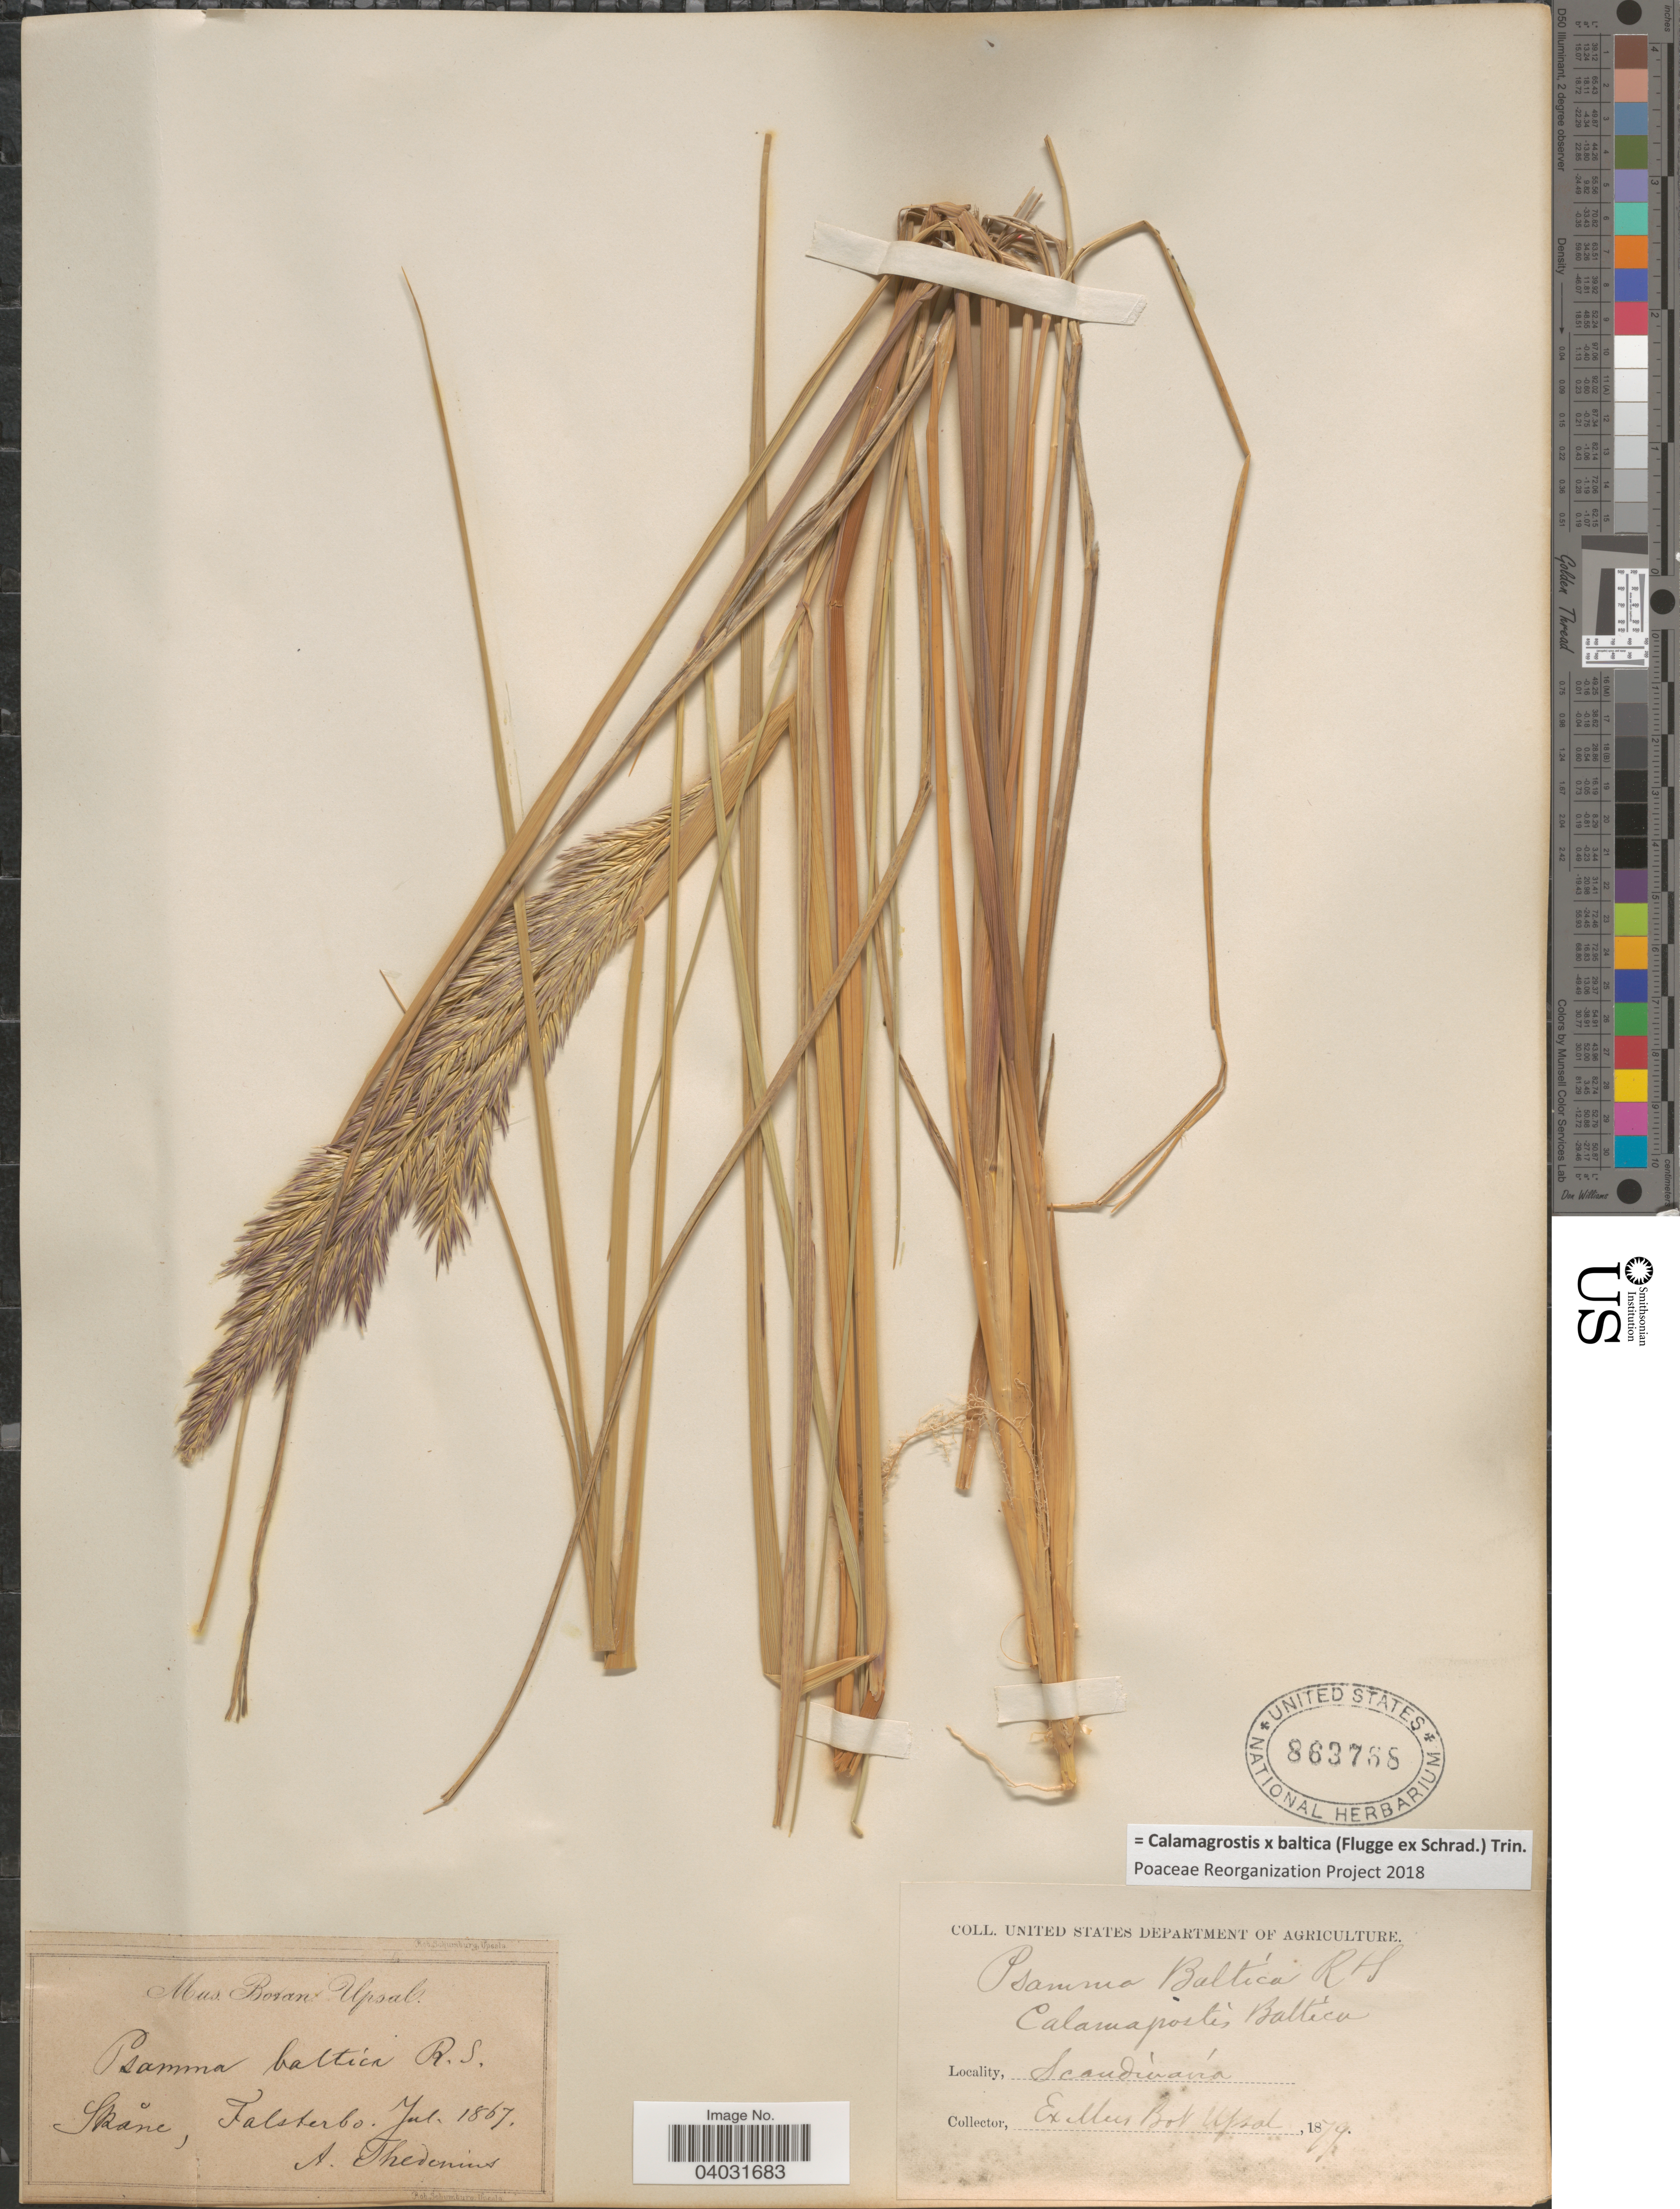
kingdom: Plantae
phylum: Tracheophyta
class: Liliopsida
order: Poales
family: Poaceae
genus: Calamagrostis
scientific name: Calamagrostis x baltica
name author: (Flüggé ex Schrad.) Trin.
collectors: A. Thedenius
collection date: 1867-07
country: Sweden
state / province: Skåne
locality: Falsterbo. Scandinavia.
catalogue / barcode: US 863768